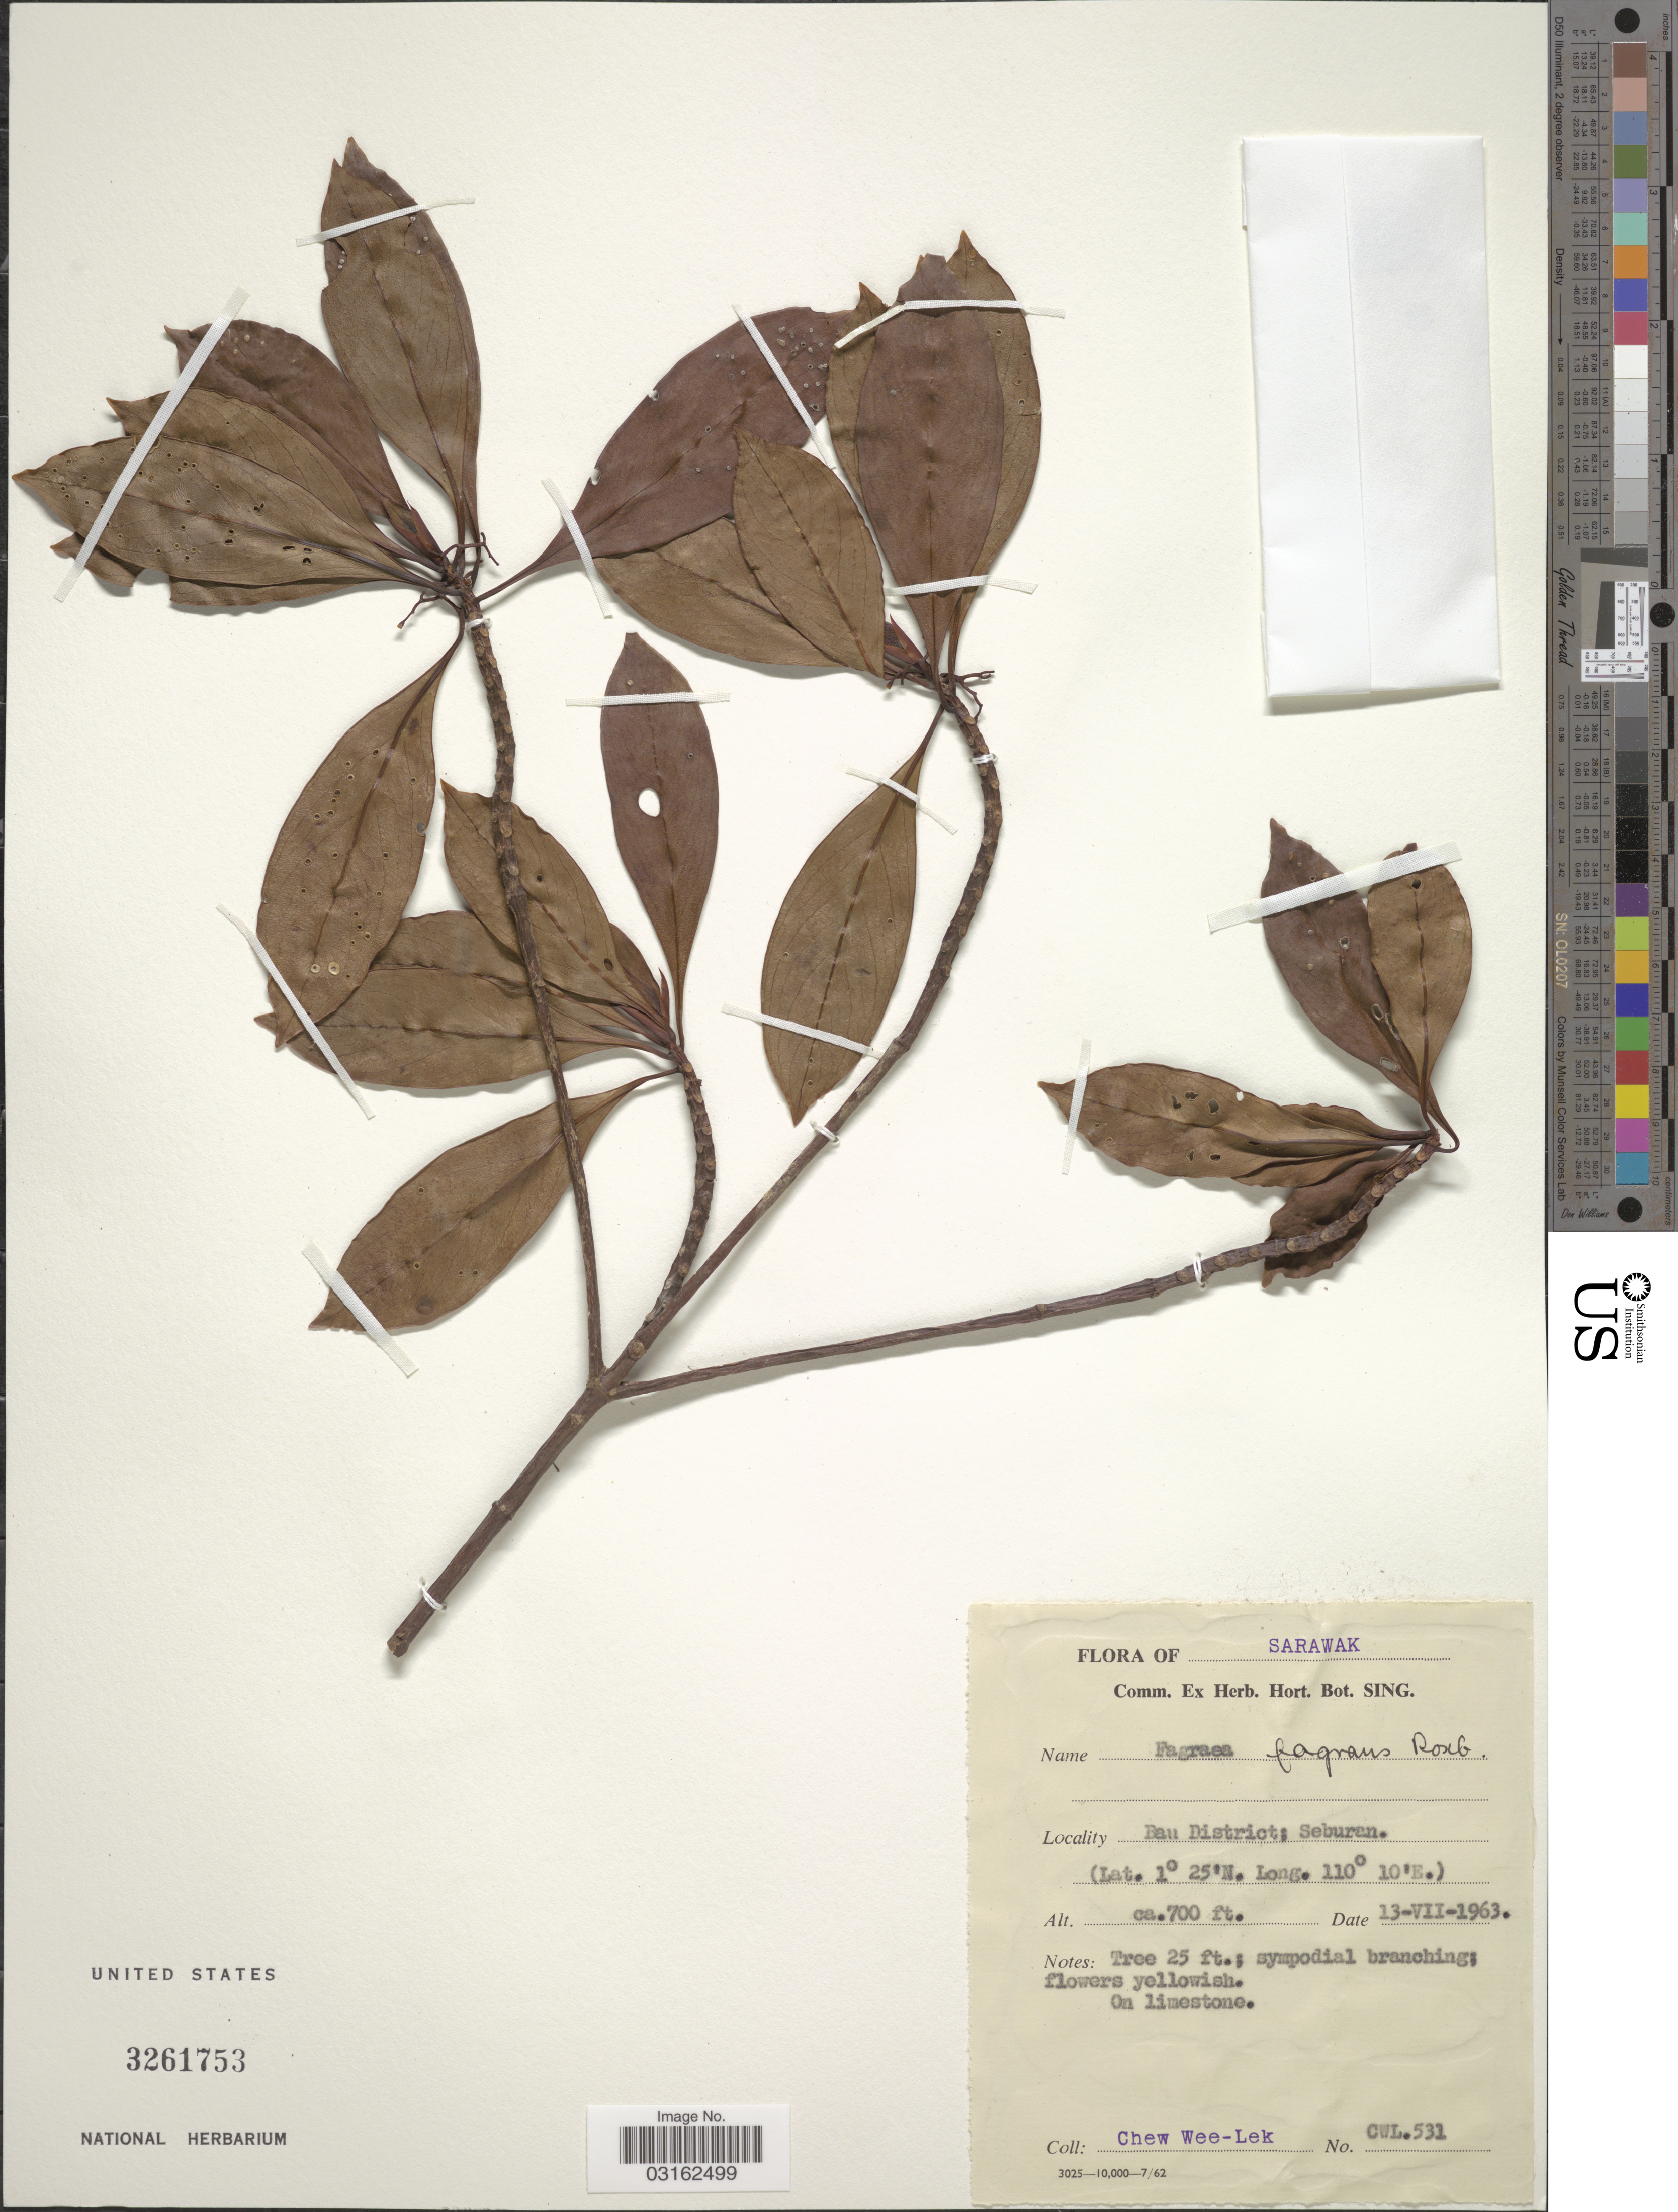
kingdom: Plantae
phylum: Tracheophyta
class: Magnoliopsida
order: Gentianales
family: Gentianaceae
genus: Fagraea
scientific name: Fagraea fragrans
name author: Roxb.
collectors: W. Chew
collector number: CWL531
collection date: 1963-07-13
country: Malaysia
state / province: Sarawak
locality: Bau District; Seburan.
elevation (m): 213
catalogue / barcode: US 3261753